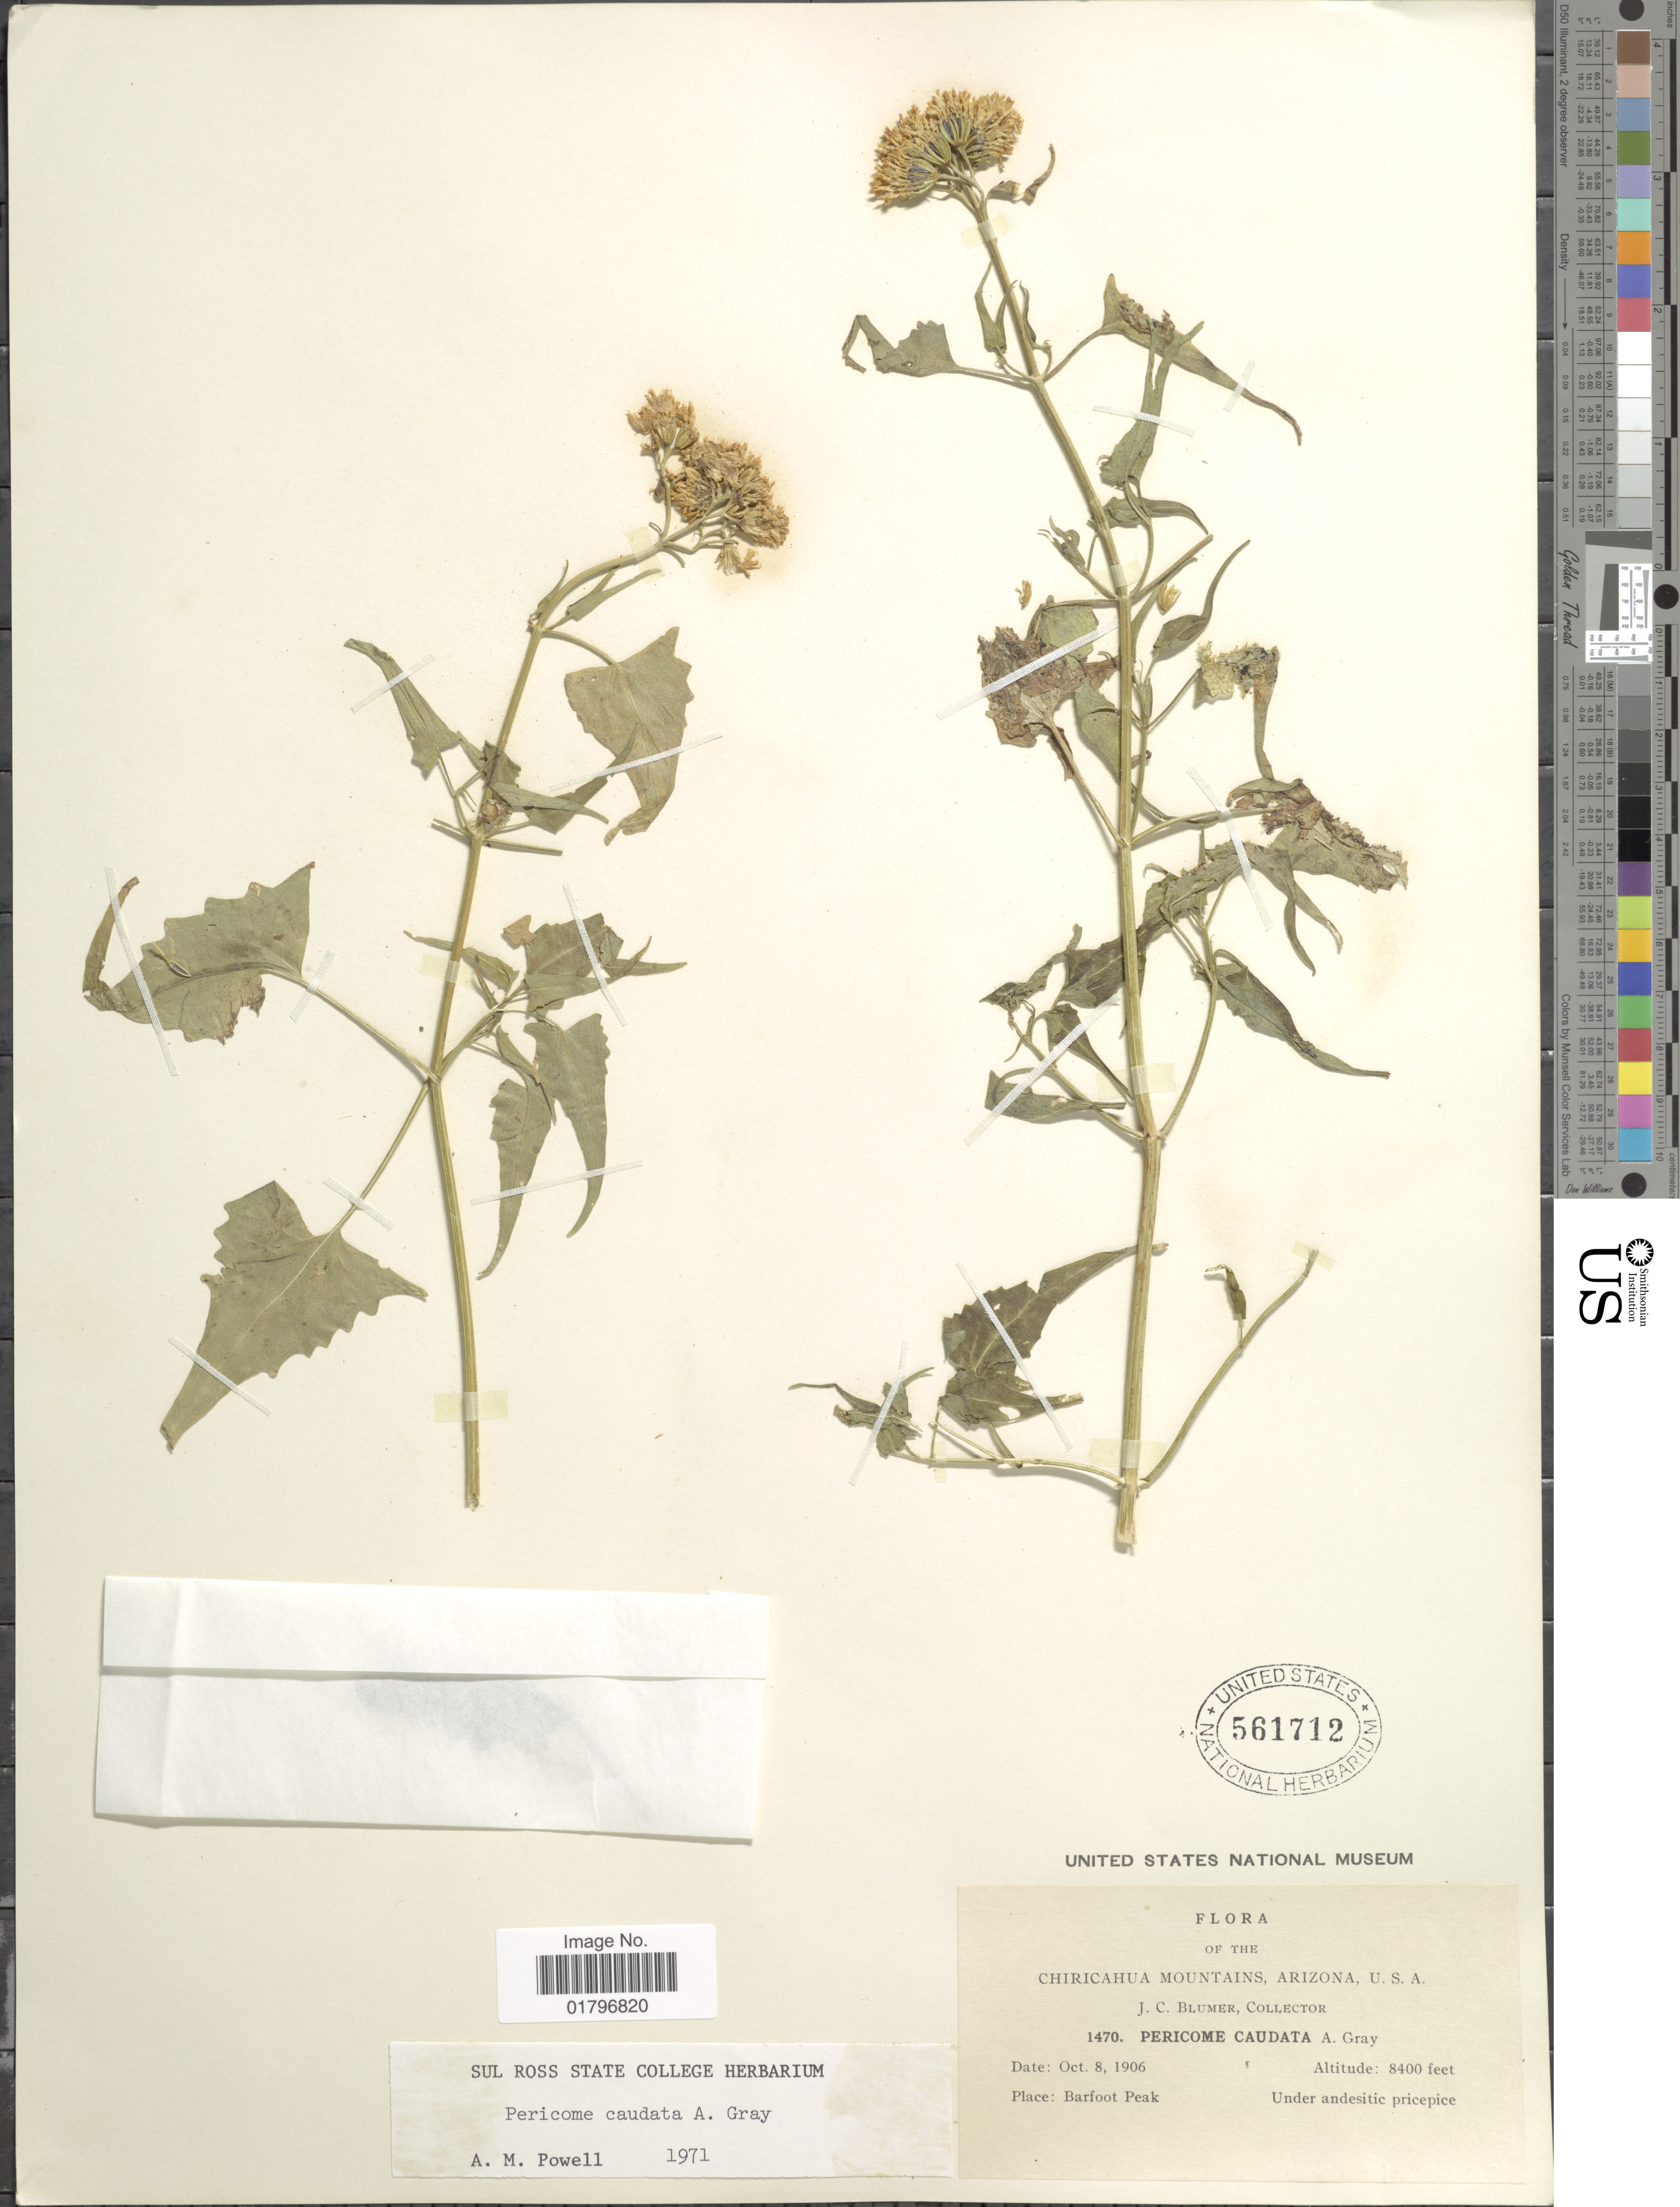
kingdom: Plantae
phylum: Tracheophyta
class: Magnoliopsida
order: Asterales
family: Asteraceae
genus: Pericome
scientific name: Pericome caudata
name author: A. Gray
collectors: J. C. Blumer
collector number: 1470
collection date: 1906-10-08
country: United States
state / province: Arizona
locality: Chiricahua Mountains, Arizona, U.S.A. Barfoot Peak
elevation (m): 2560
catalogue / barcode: US 561712